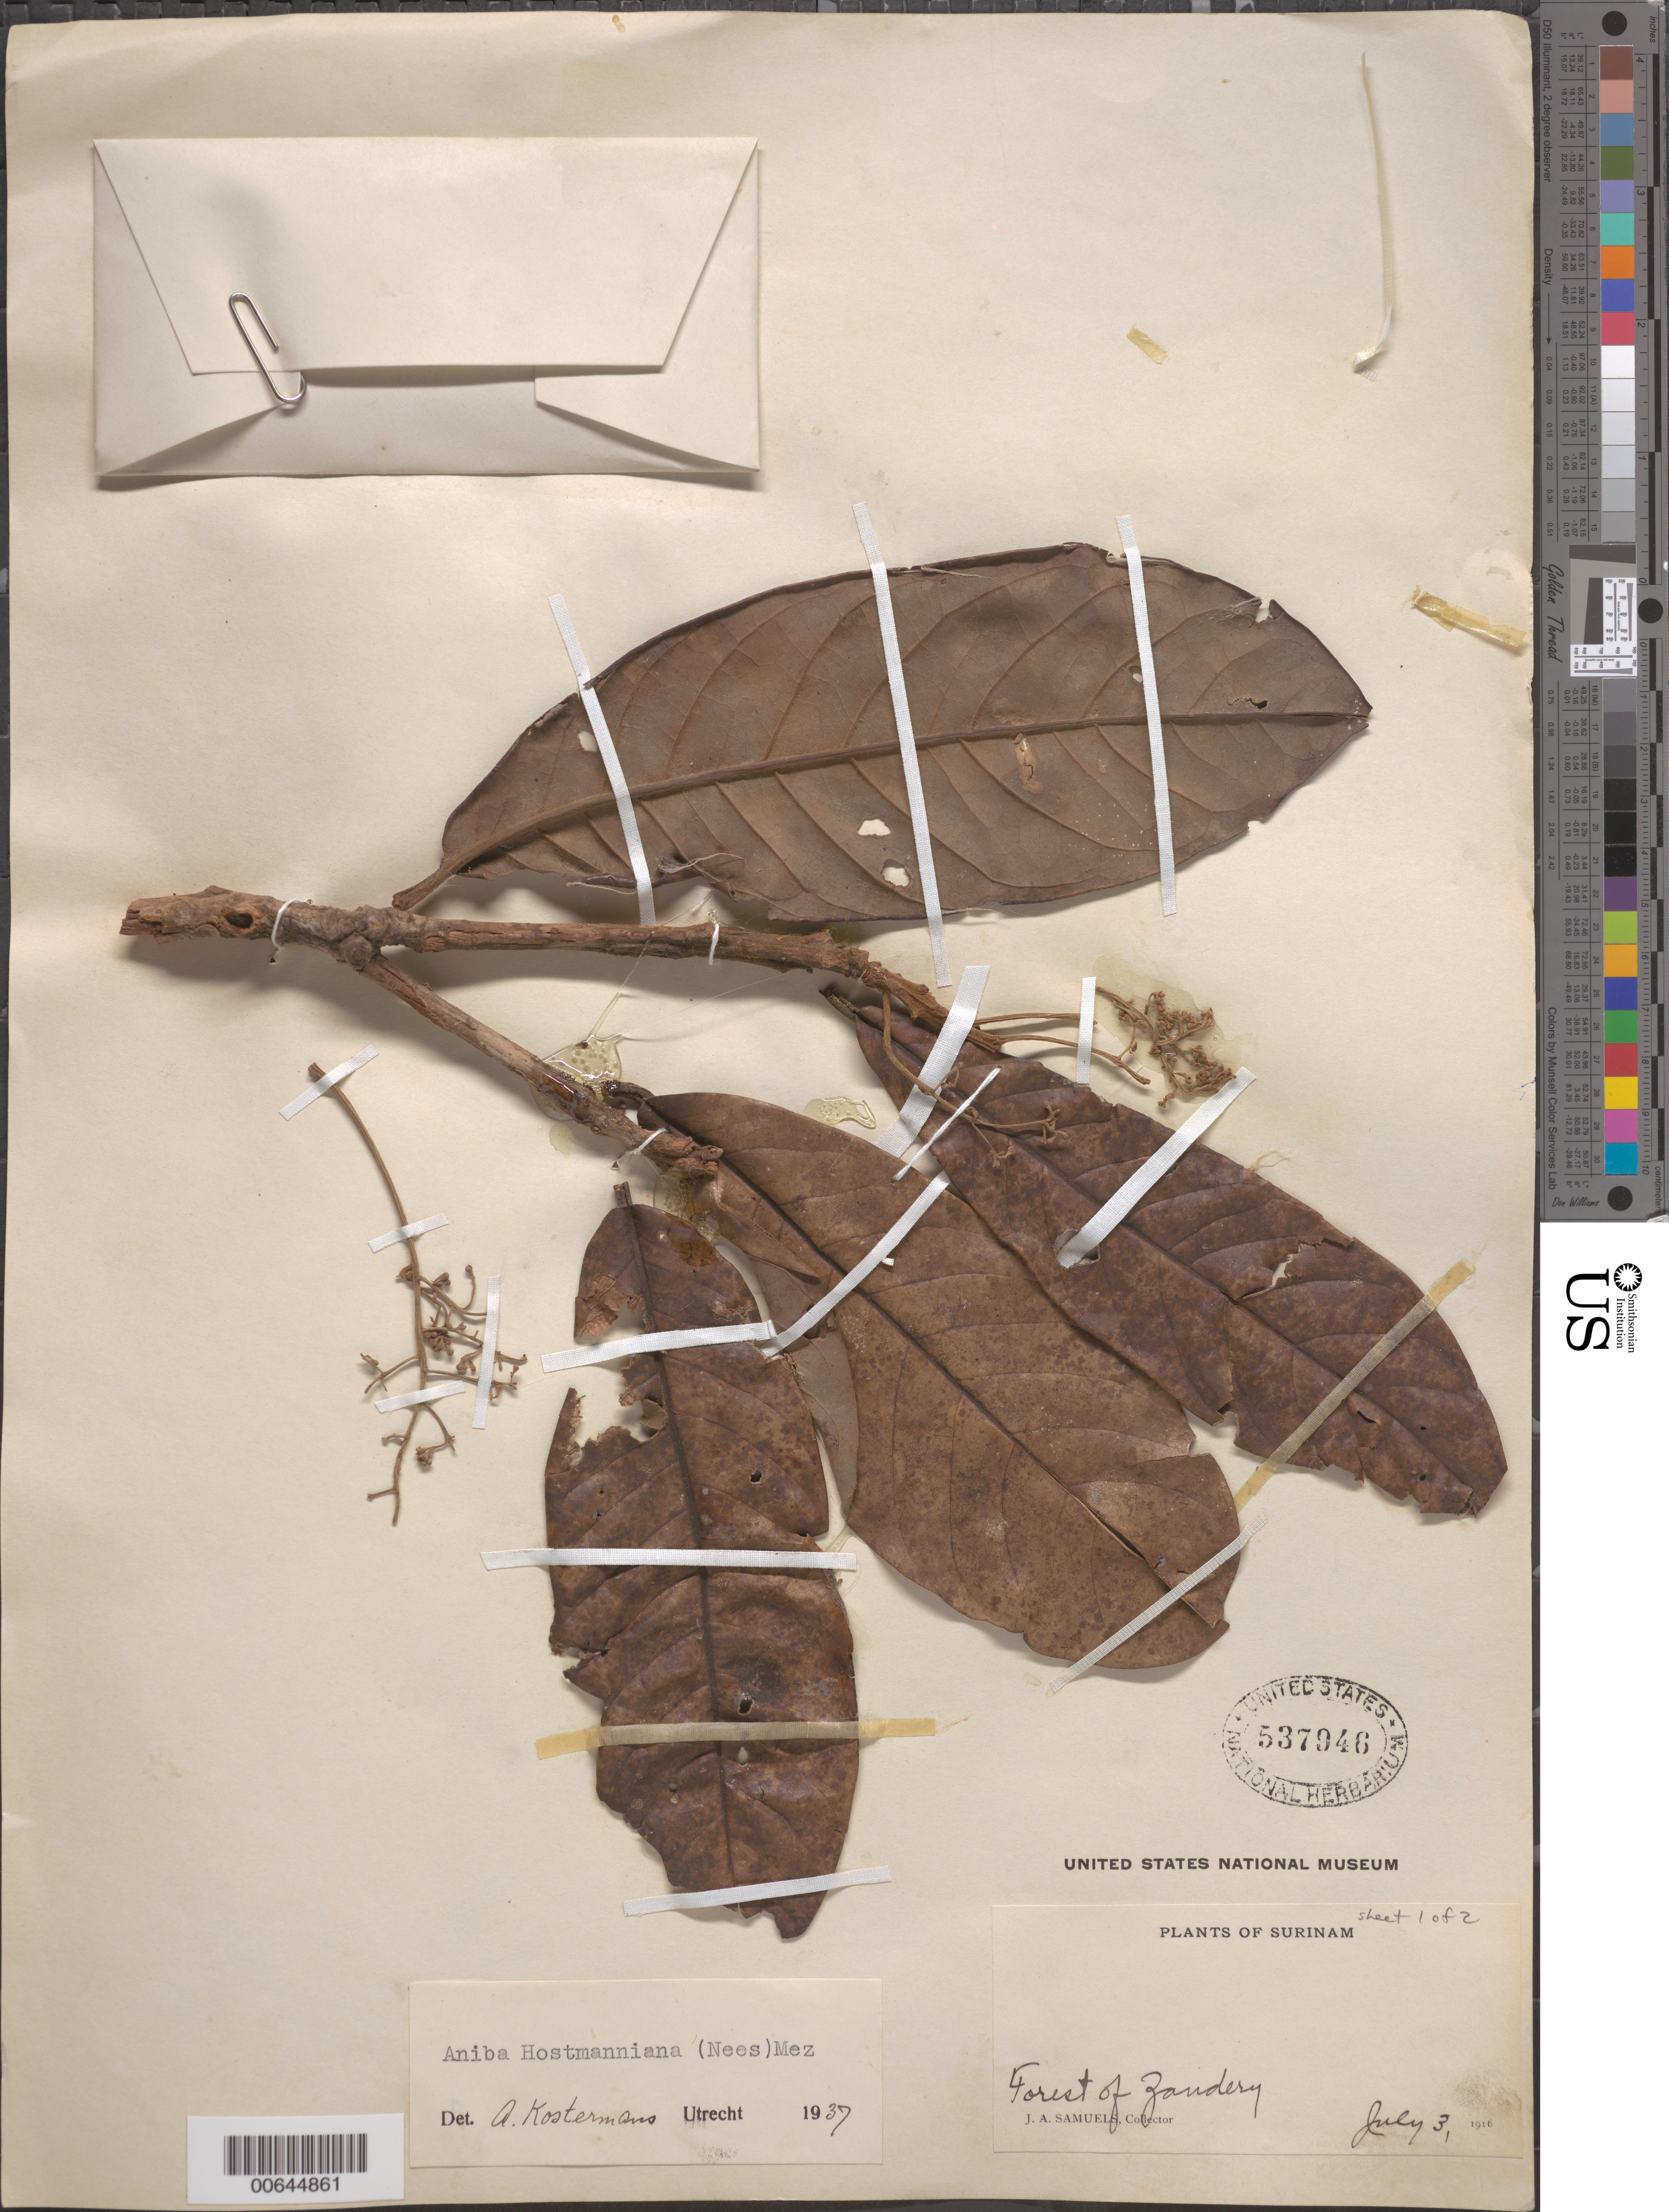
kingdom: Plantae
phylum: Tracheophyta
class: Magnoliopsida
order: Laurales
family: Lauraceae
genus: Aniba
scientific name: Aniba hostmanniana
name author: (Nees) Mez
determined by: Allen, C. K.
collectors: J. A. Samuels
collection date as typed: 3-Jul-16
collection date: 1916-07-03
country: Suriname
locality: Forest of Zandery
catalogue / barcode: US 537946